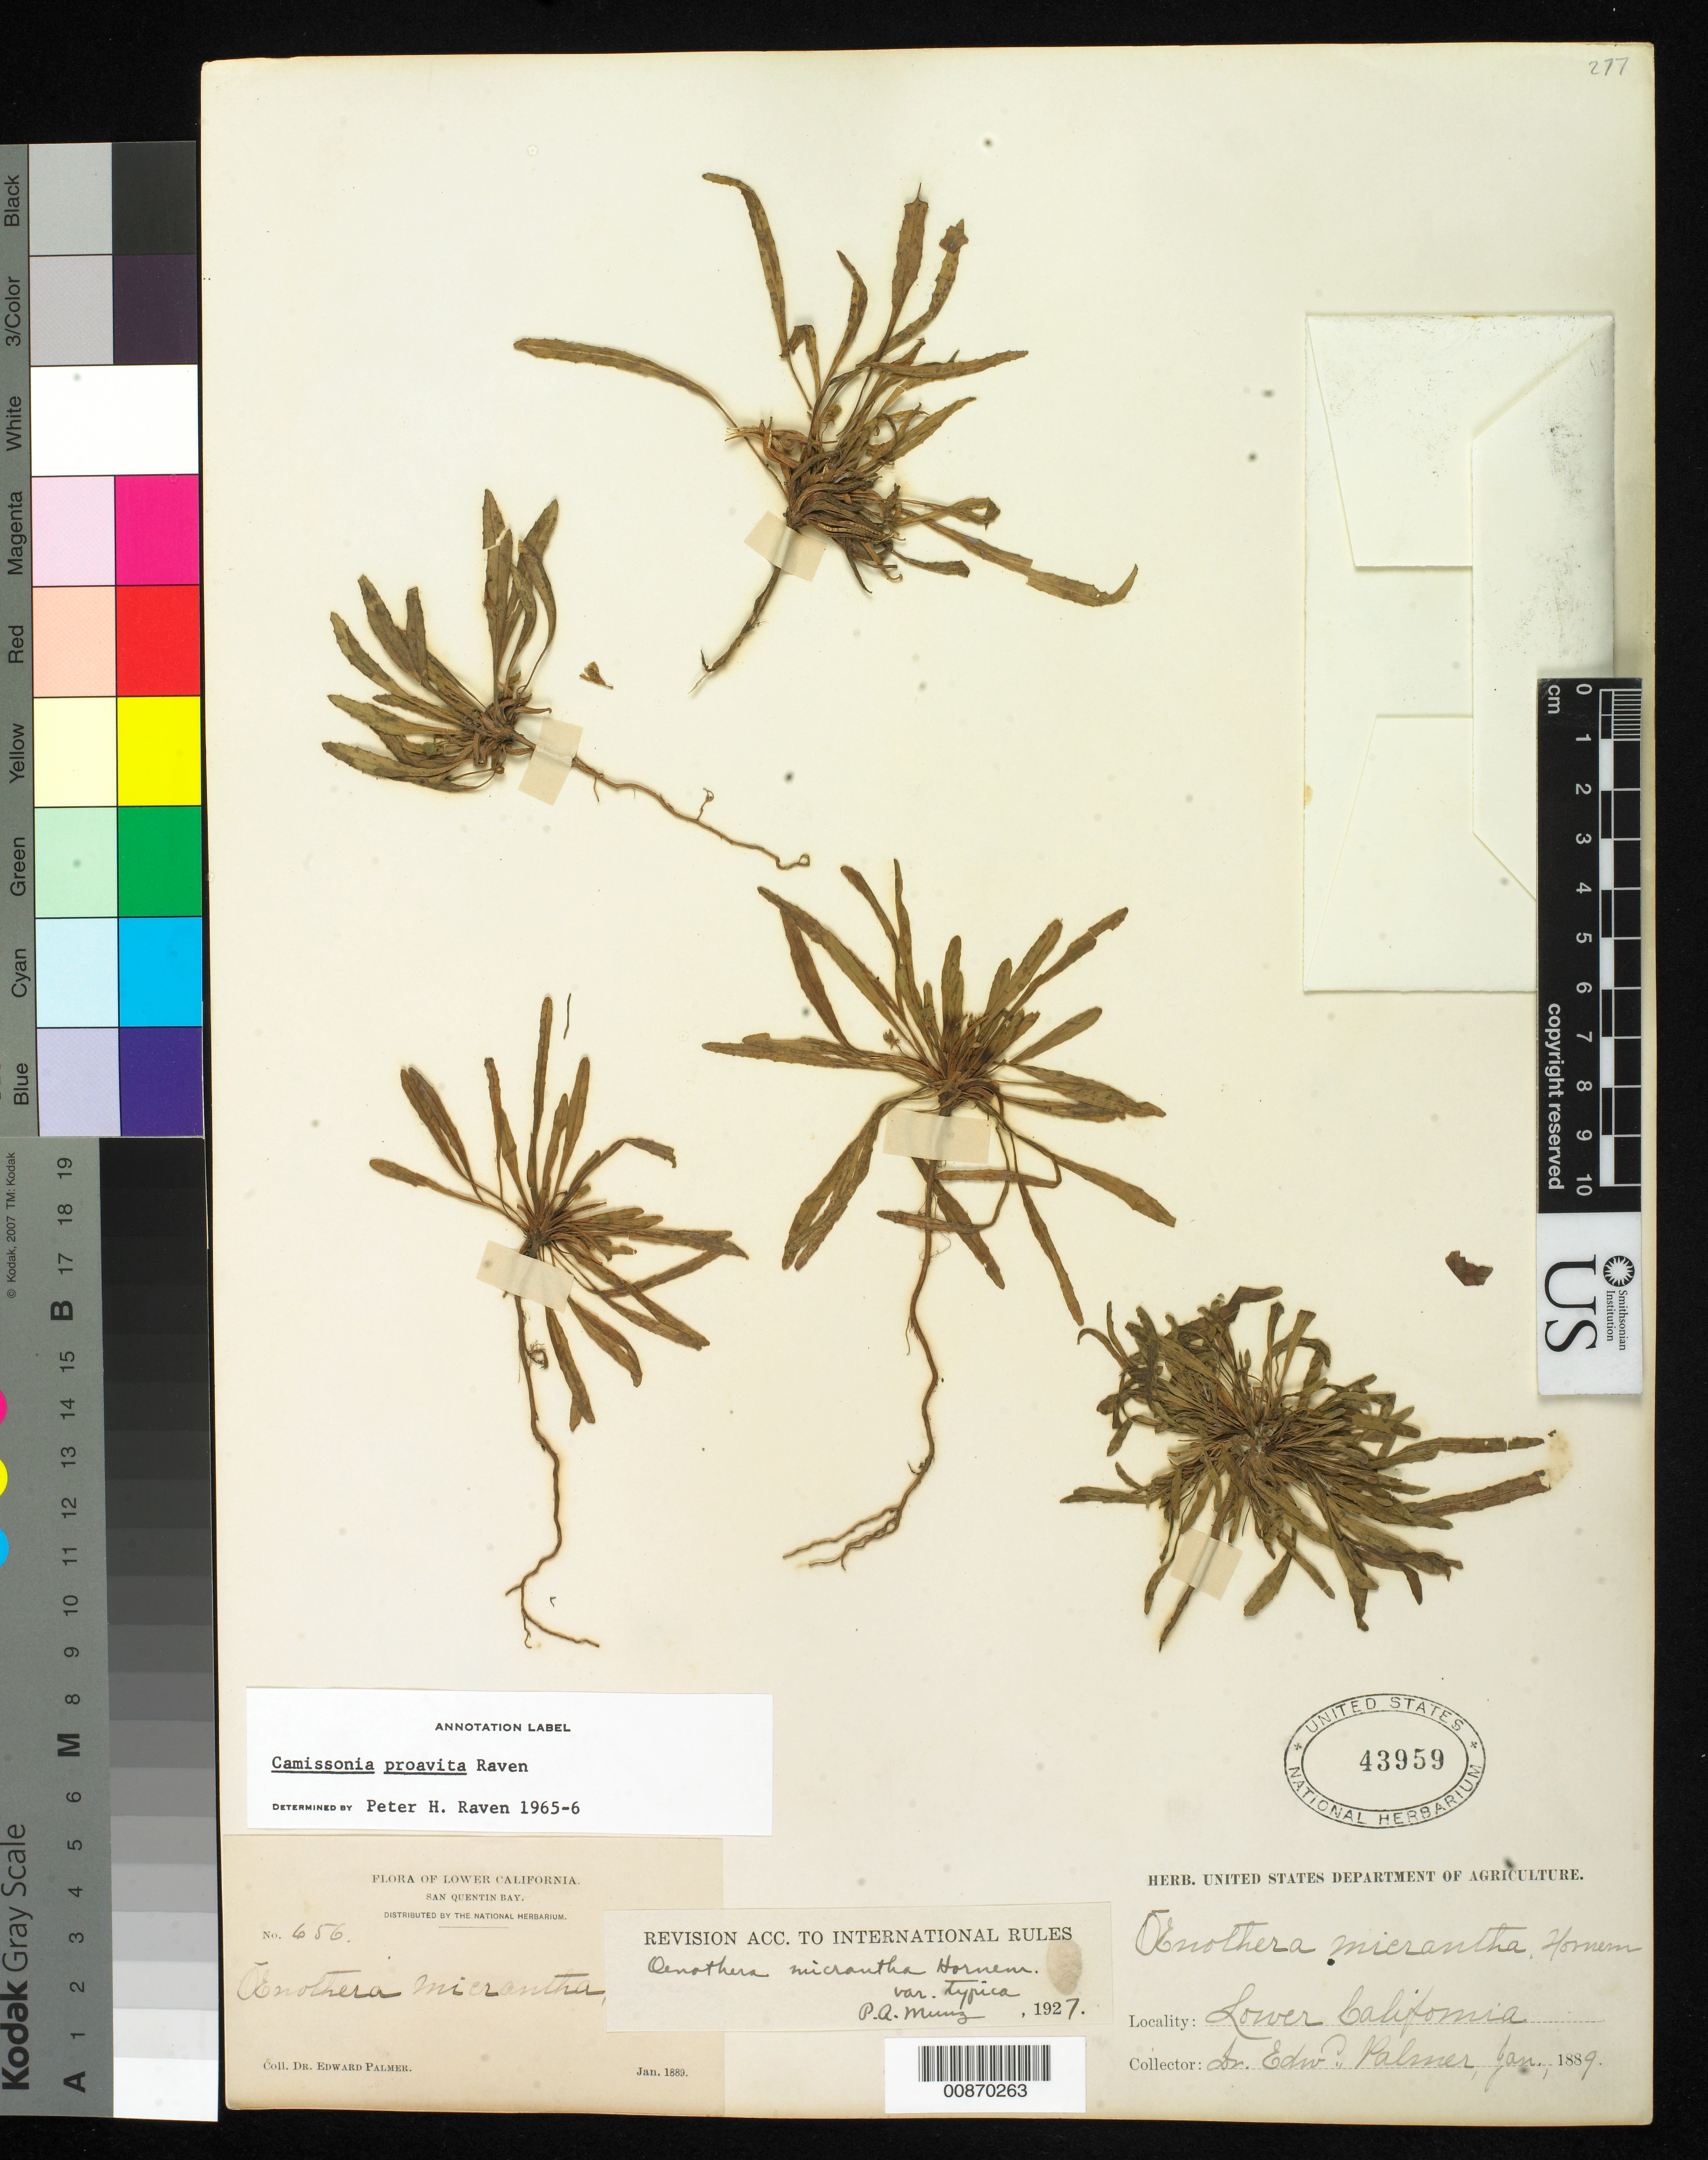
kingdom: Plantae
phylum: Tracheophyta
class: Magnoliopsida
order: Myrtales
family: Onagraceae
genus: Camissoniopsis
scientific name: Camissoniopsis proavita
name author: (P.H. Raven) W.L. Wagner & Hoch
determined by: Wagner, W. L., (BOT), Smithsonian Institution - National Museum of Natural History (UNITED STATES)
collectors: E. Palmer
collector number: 656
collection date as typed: Jan 1889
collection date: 1889-01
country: Mexico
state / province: Baja California Norte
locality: San Quentin Bay, Baja California.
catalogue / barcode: US 43959